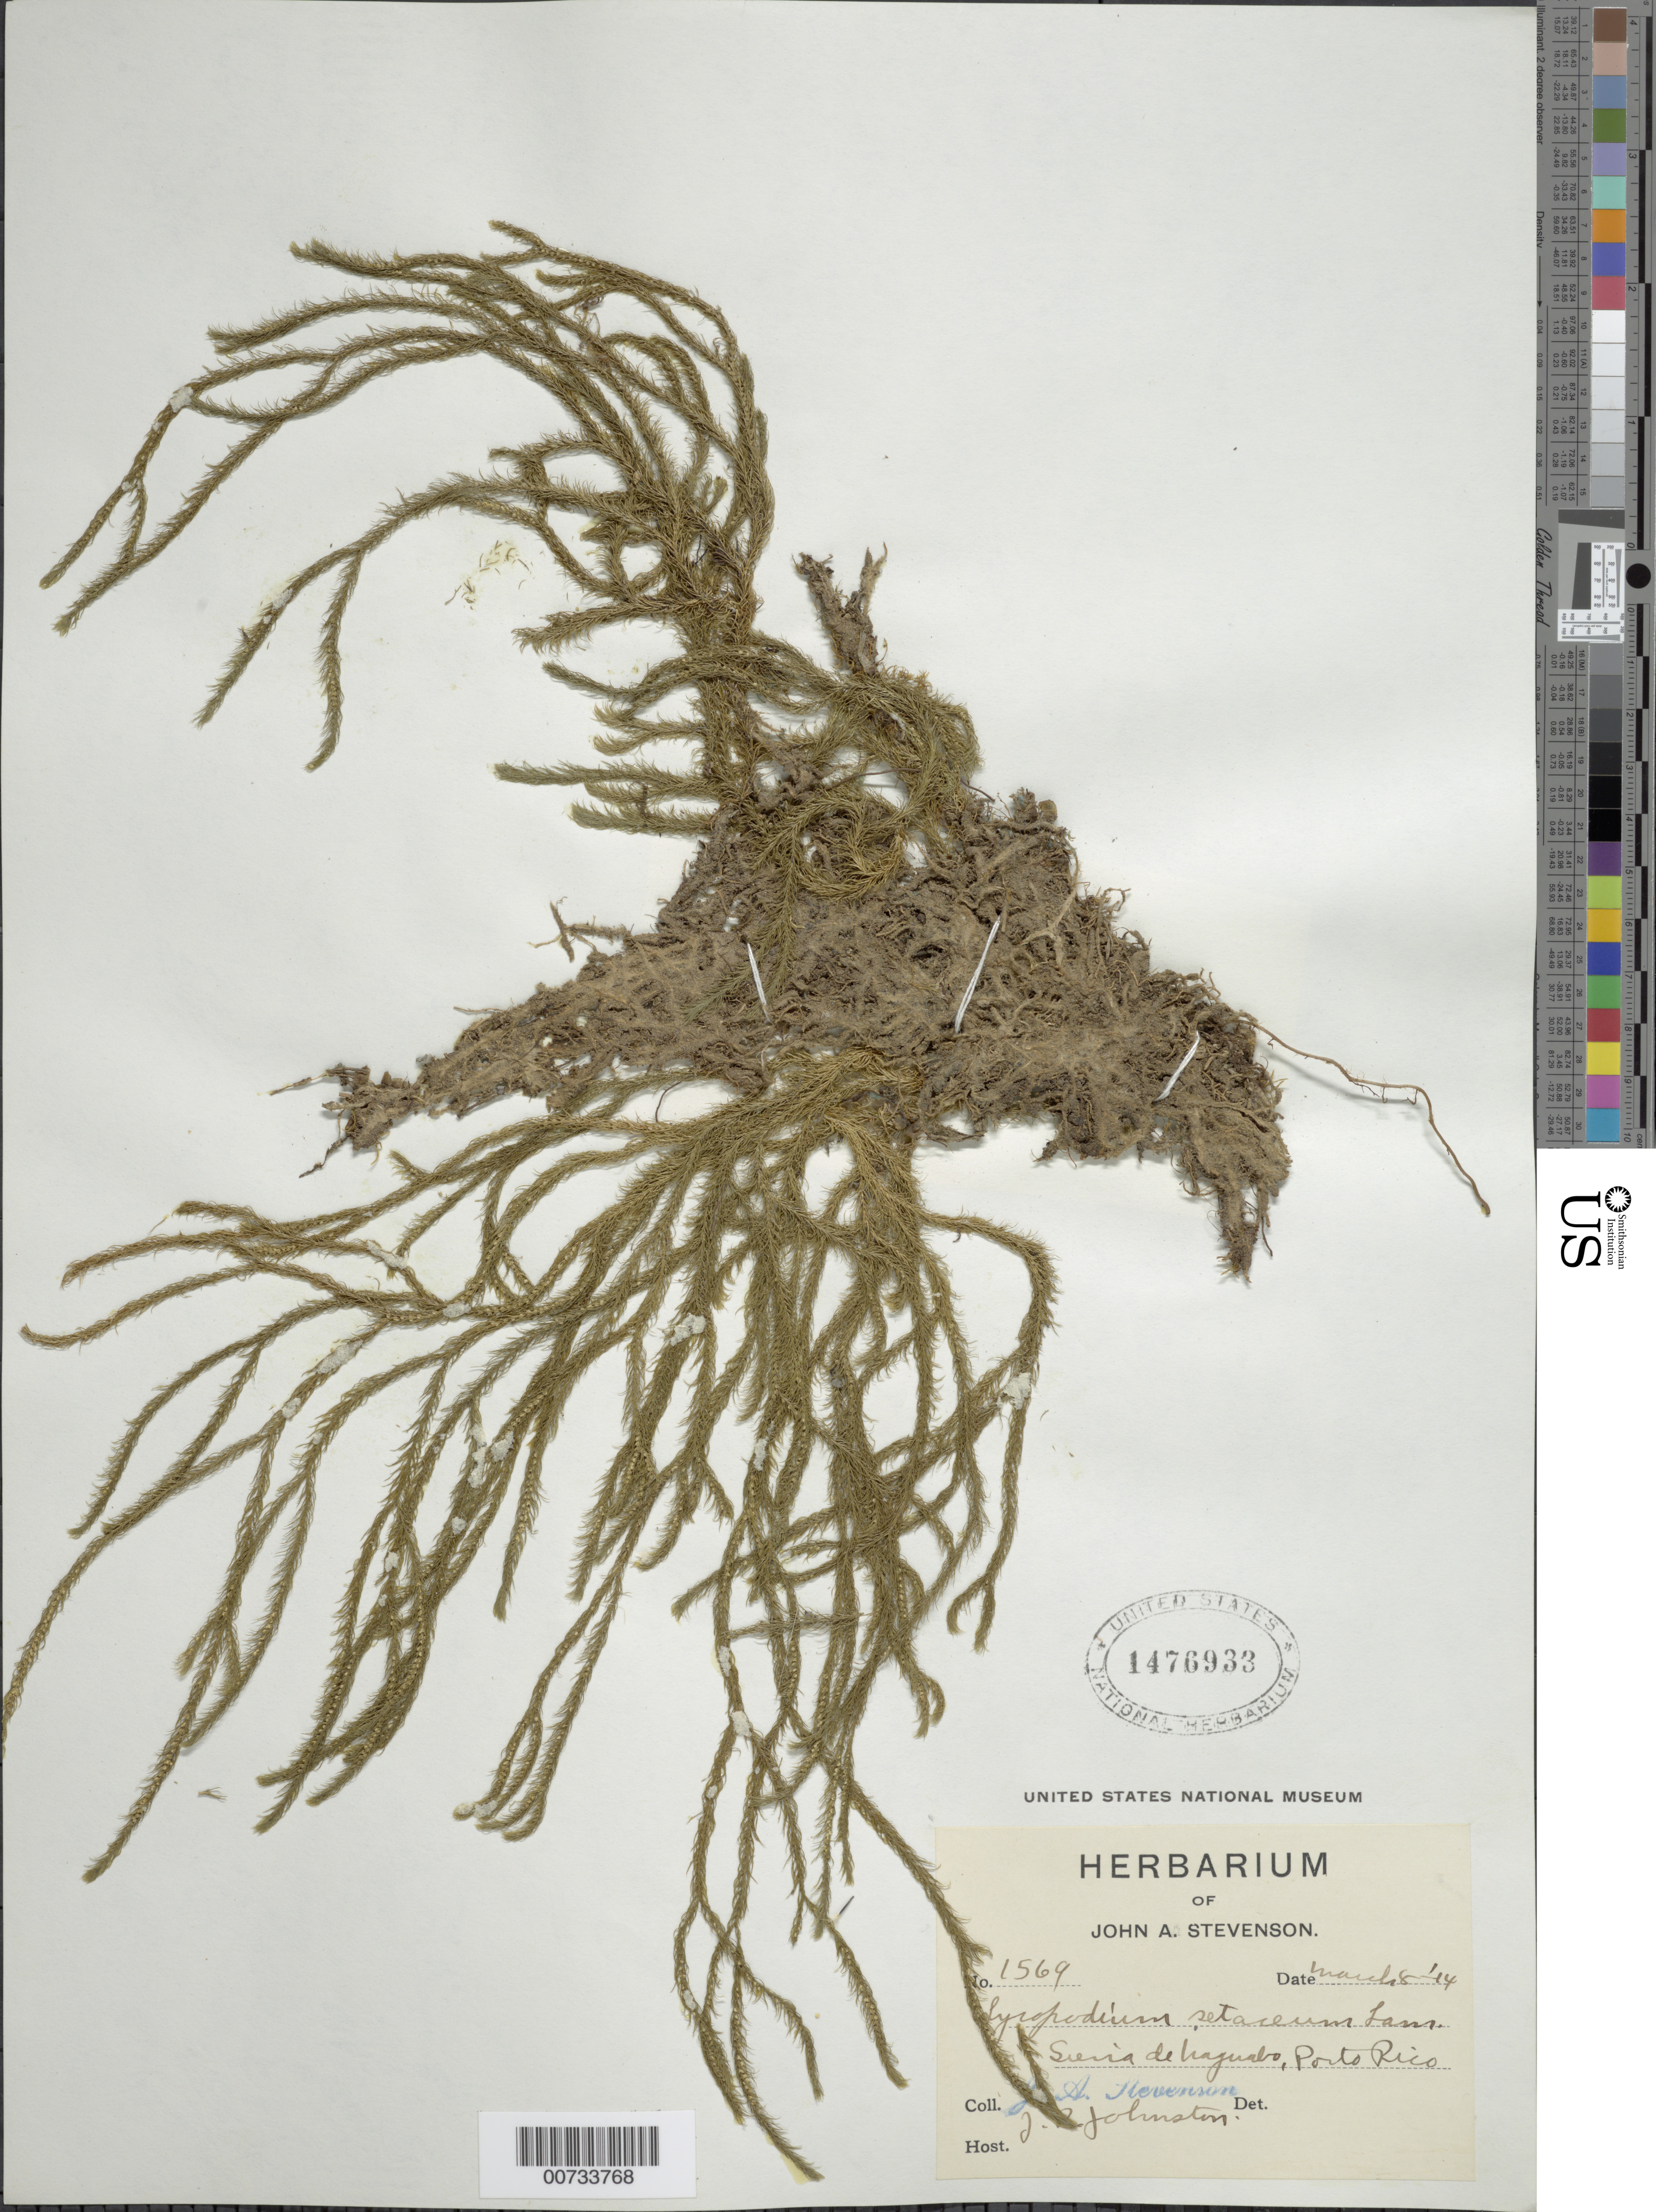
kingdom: Plantae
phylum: Tracheophyta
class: Lycopodiopsida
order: Lycopodiales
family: Lycopodiaceae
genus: Phlegmariurus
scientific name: Phlegmariurus filiformis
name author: (Sw.) W.H. Wagner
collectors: J. Stevenson & J. Johnston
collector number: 1569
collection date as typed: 08 Mar 1914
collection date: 1914-03-08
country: Puerto Rico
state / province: Naguabo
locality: Sierra de Naguabo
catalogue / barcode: US 1476933